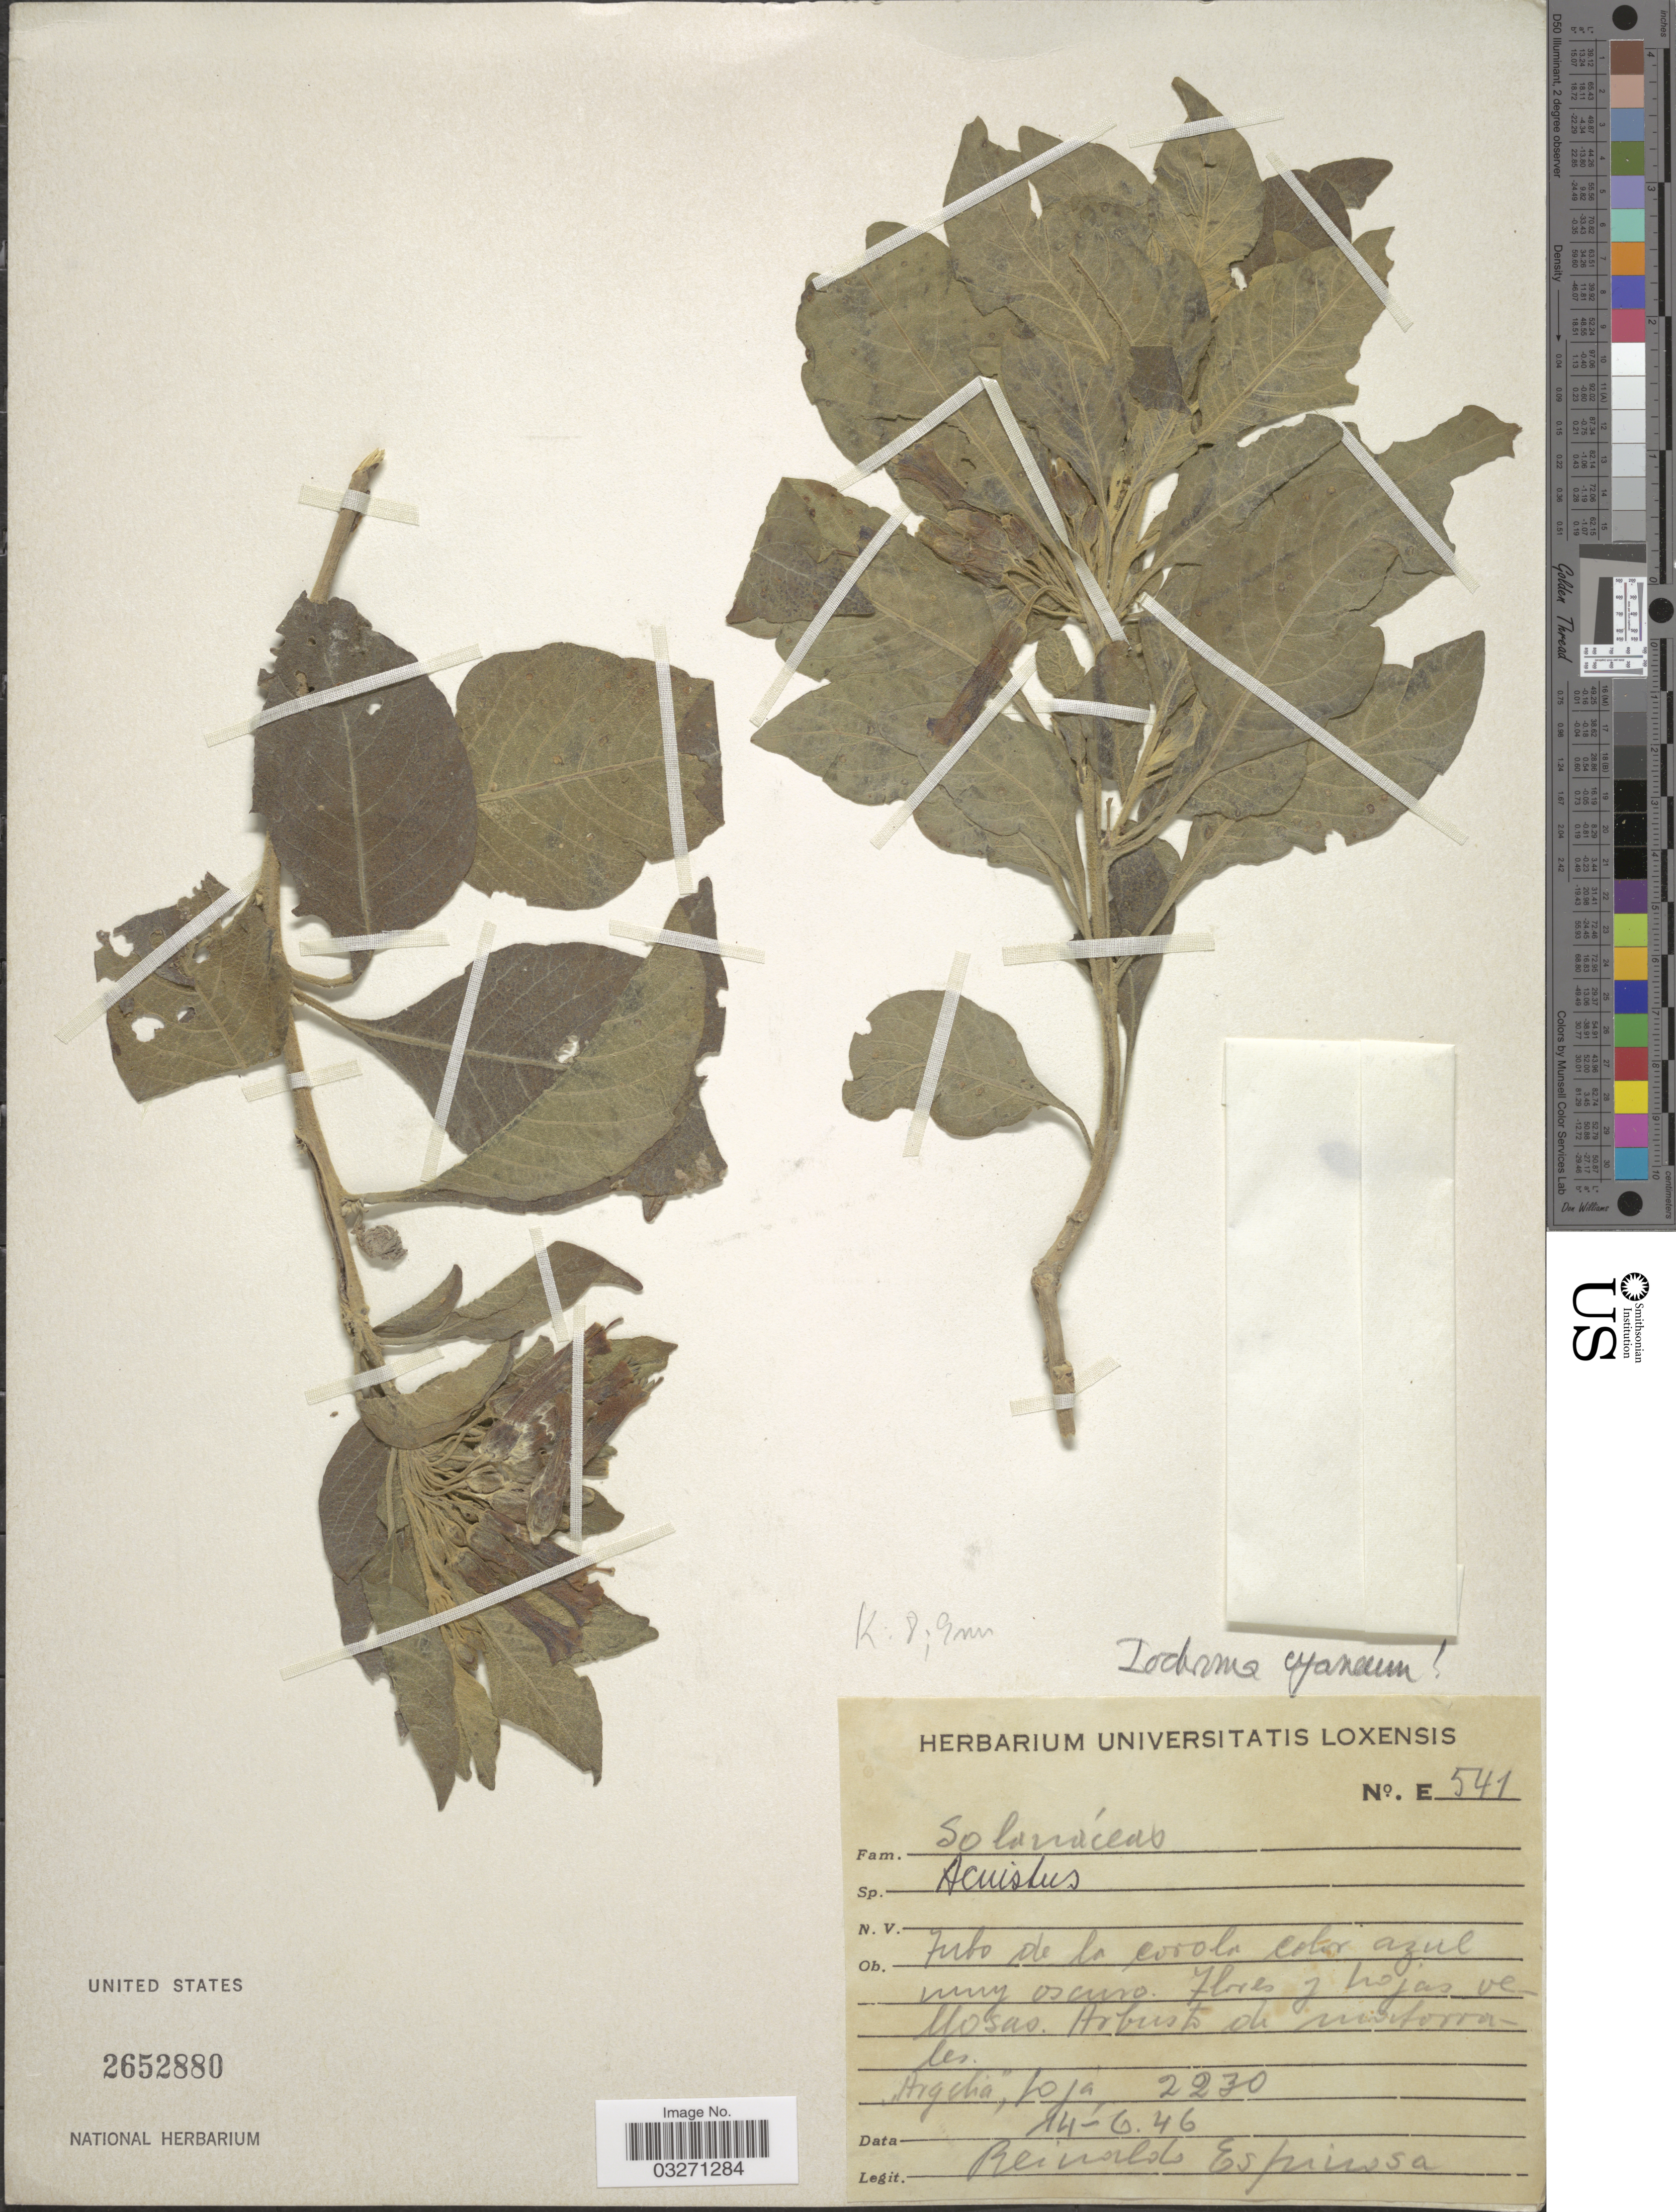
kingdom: Plantae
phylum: Tracheophyta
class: Magnoliopsida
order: Solanales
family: Solanaceae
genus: Iochroma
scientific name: Iochroma cyaneum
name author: (Lindl.) Lawr. & J.M. Tucker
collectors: R. Espinosa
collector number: E541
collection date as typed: Transcribed d/m/y: 14/6/46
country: Ecuador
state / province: Loja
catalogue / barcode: US 2652880